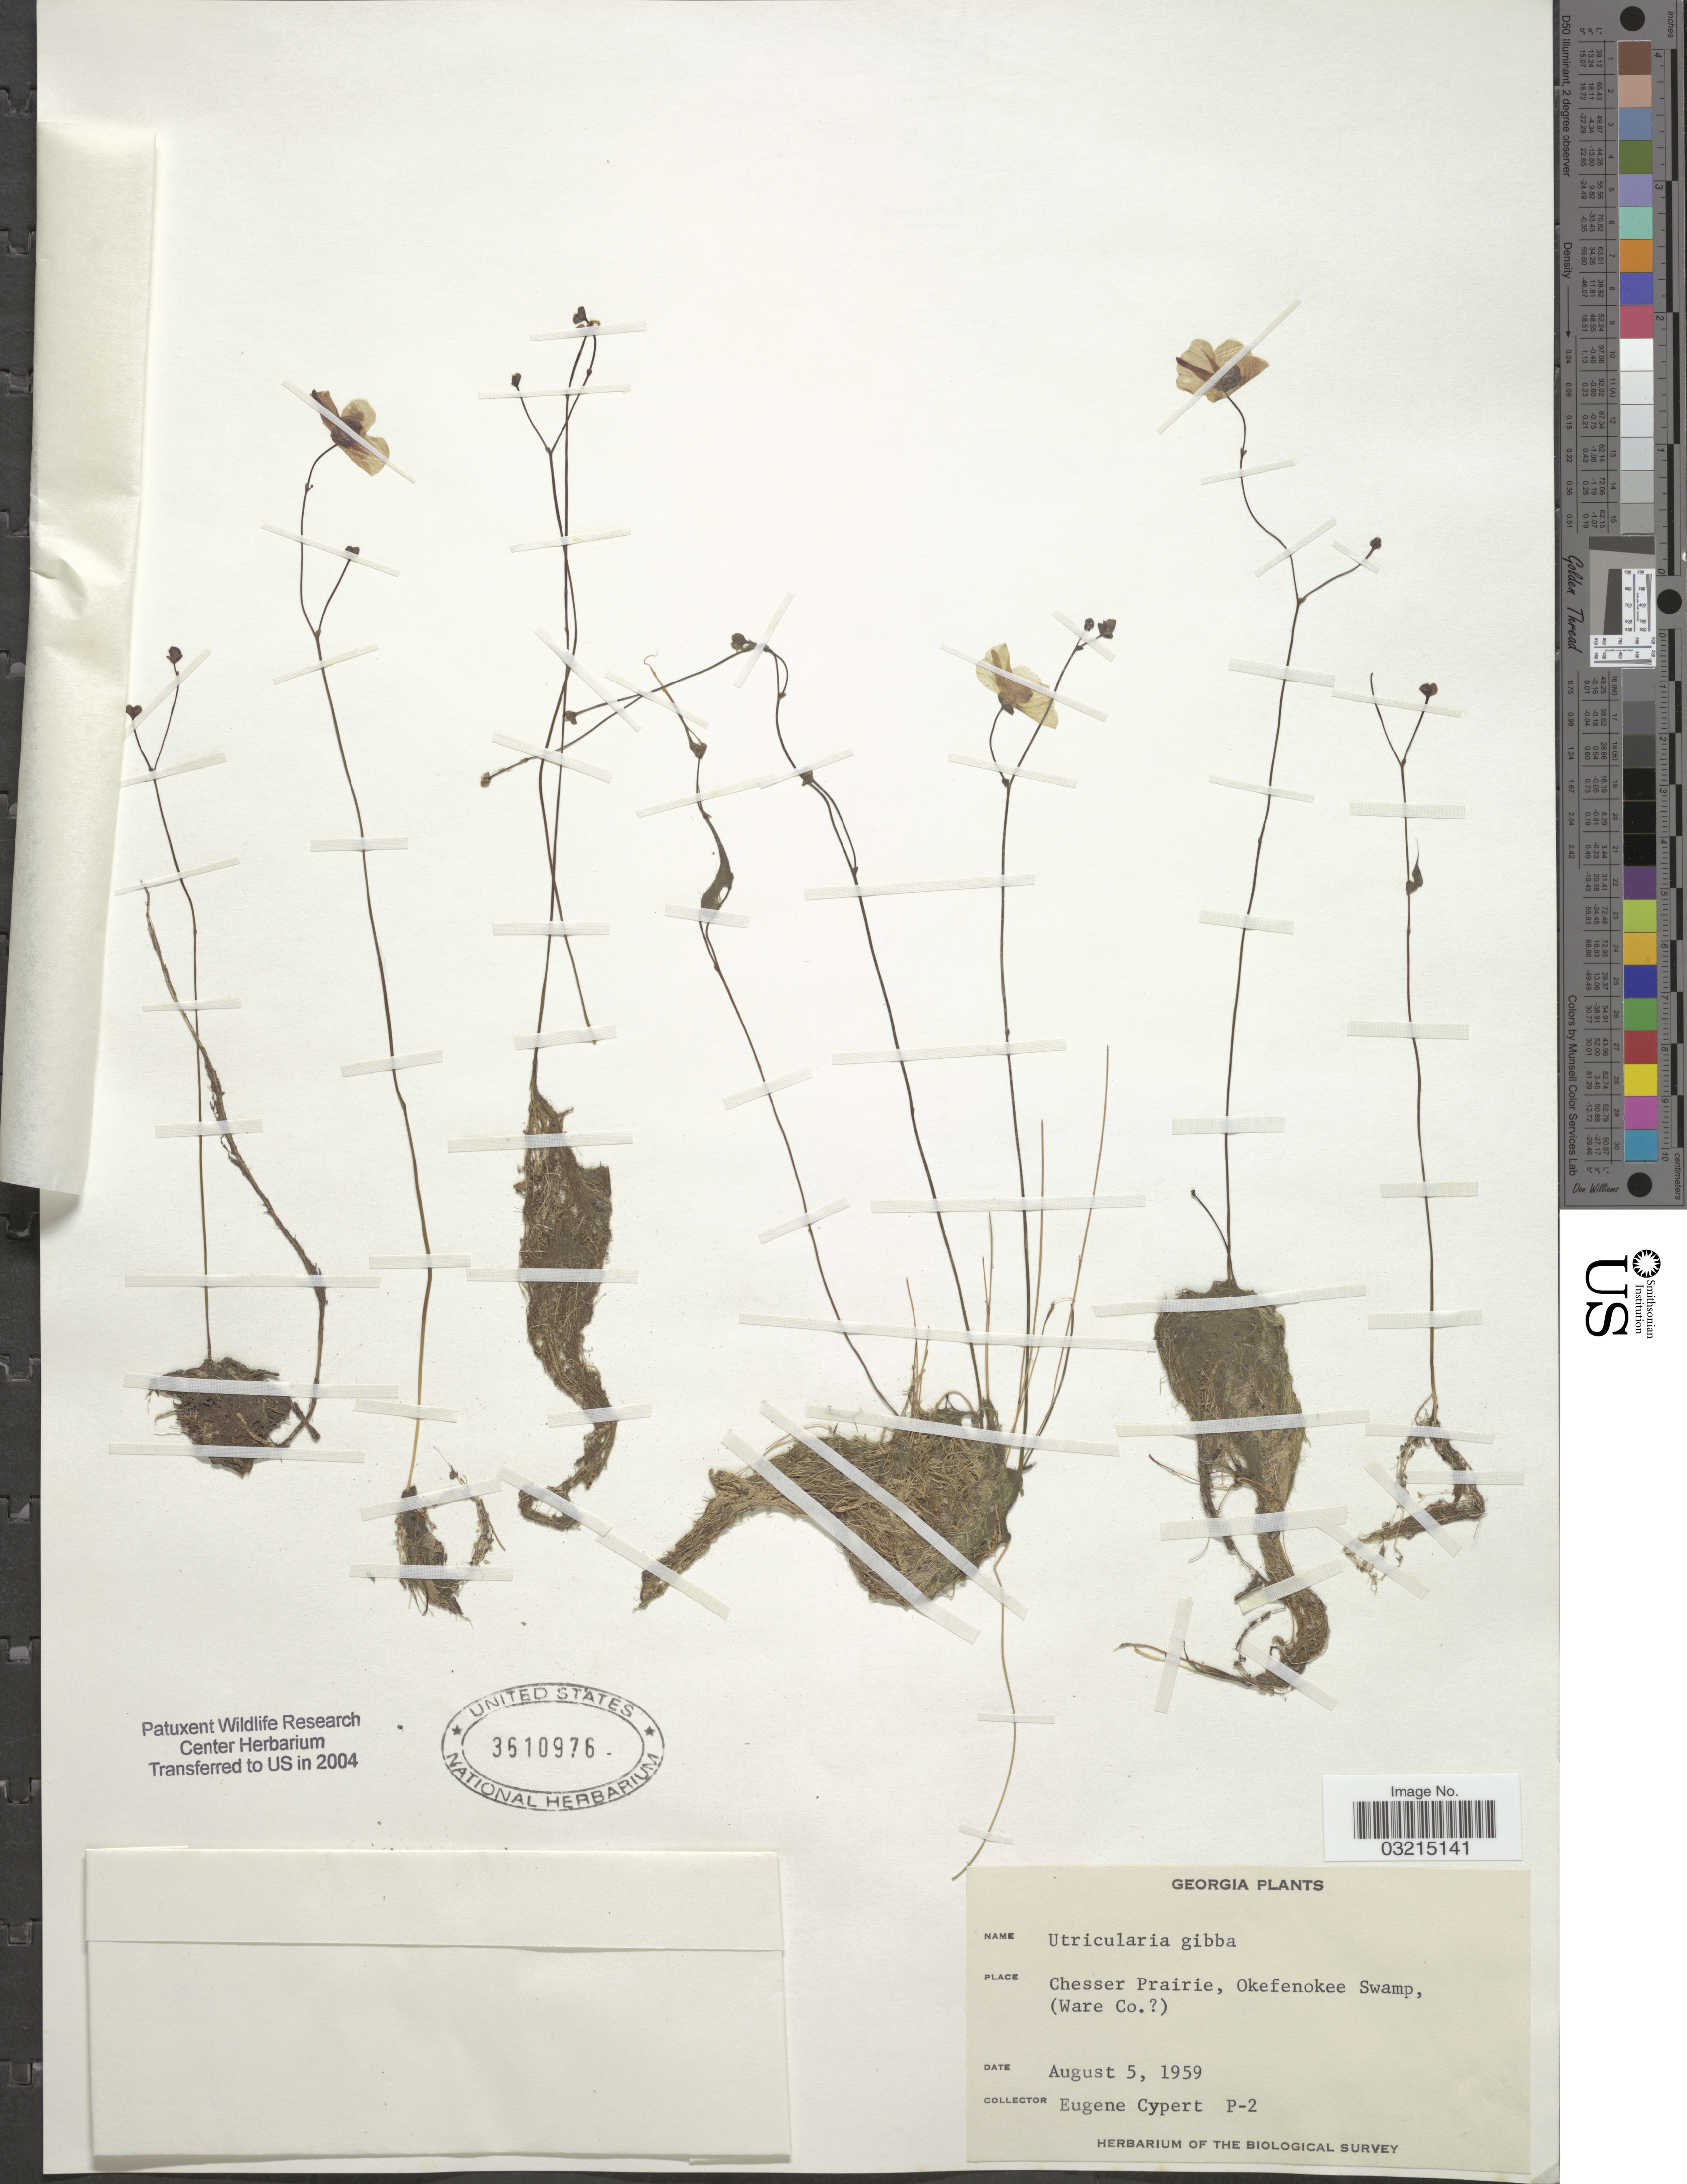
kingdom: Plantae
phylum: Tracheophyta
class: Magnoliopsida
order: Lamiales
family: Lentibulariaceae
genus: Utricularia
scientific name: Utricularia gibba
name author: L.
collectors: E. Cypert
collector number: P-2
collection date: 1959-08-05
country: United States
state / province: Georgia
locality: Chesser Prairie, Okefenokee Swamp, (Ware Co. [unsure placement]).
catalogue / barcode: US 3610976